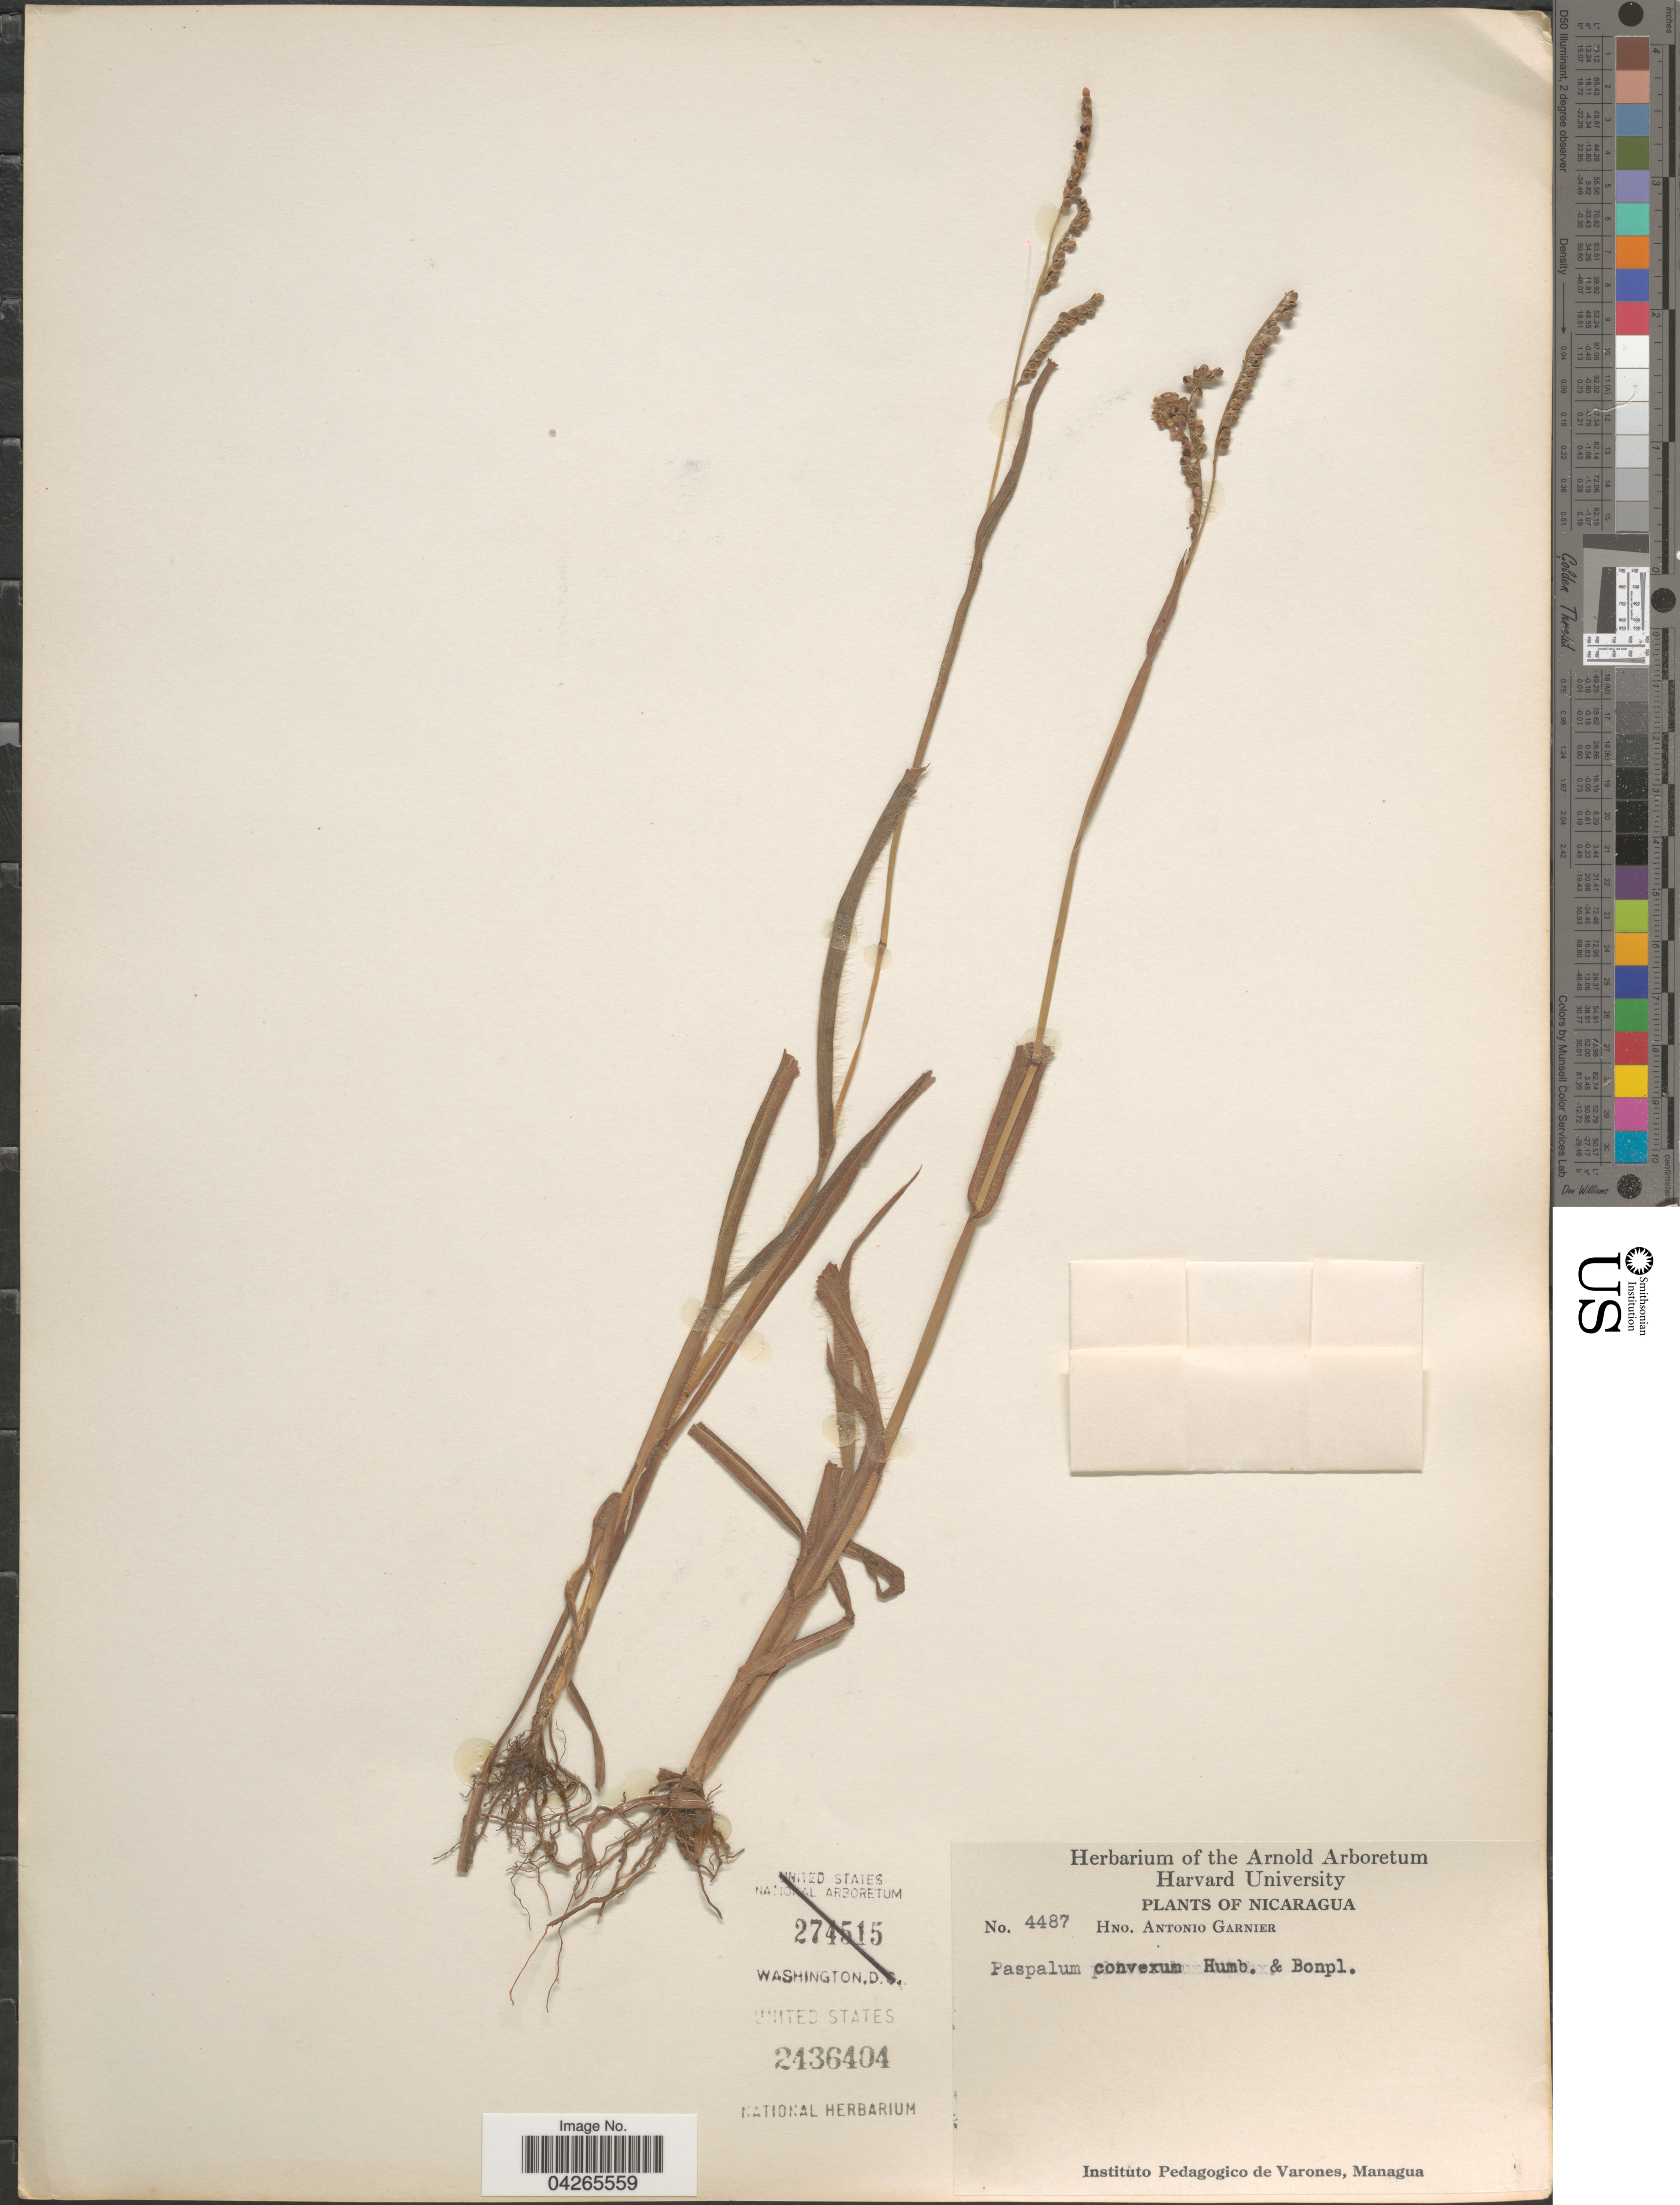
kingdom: Plantae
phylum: Tracheophyta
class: Liliopsida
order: Poales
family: Poaceae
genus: Paspalum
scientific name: Paspalum convexum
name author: Humb. & Bonpl. ex Flüggé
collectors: Bro. A. Garnier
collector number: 4487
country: Nicaragua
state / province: Managua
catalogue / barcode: US 2436404